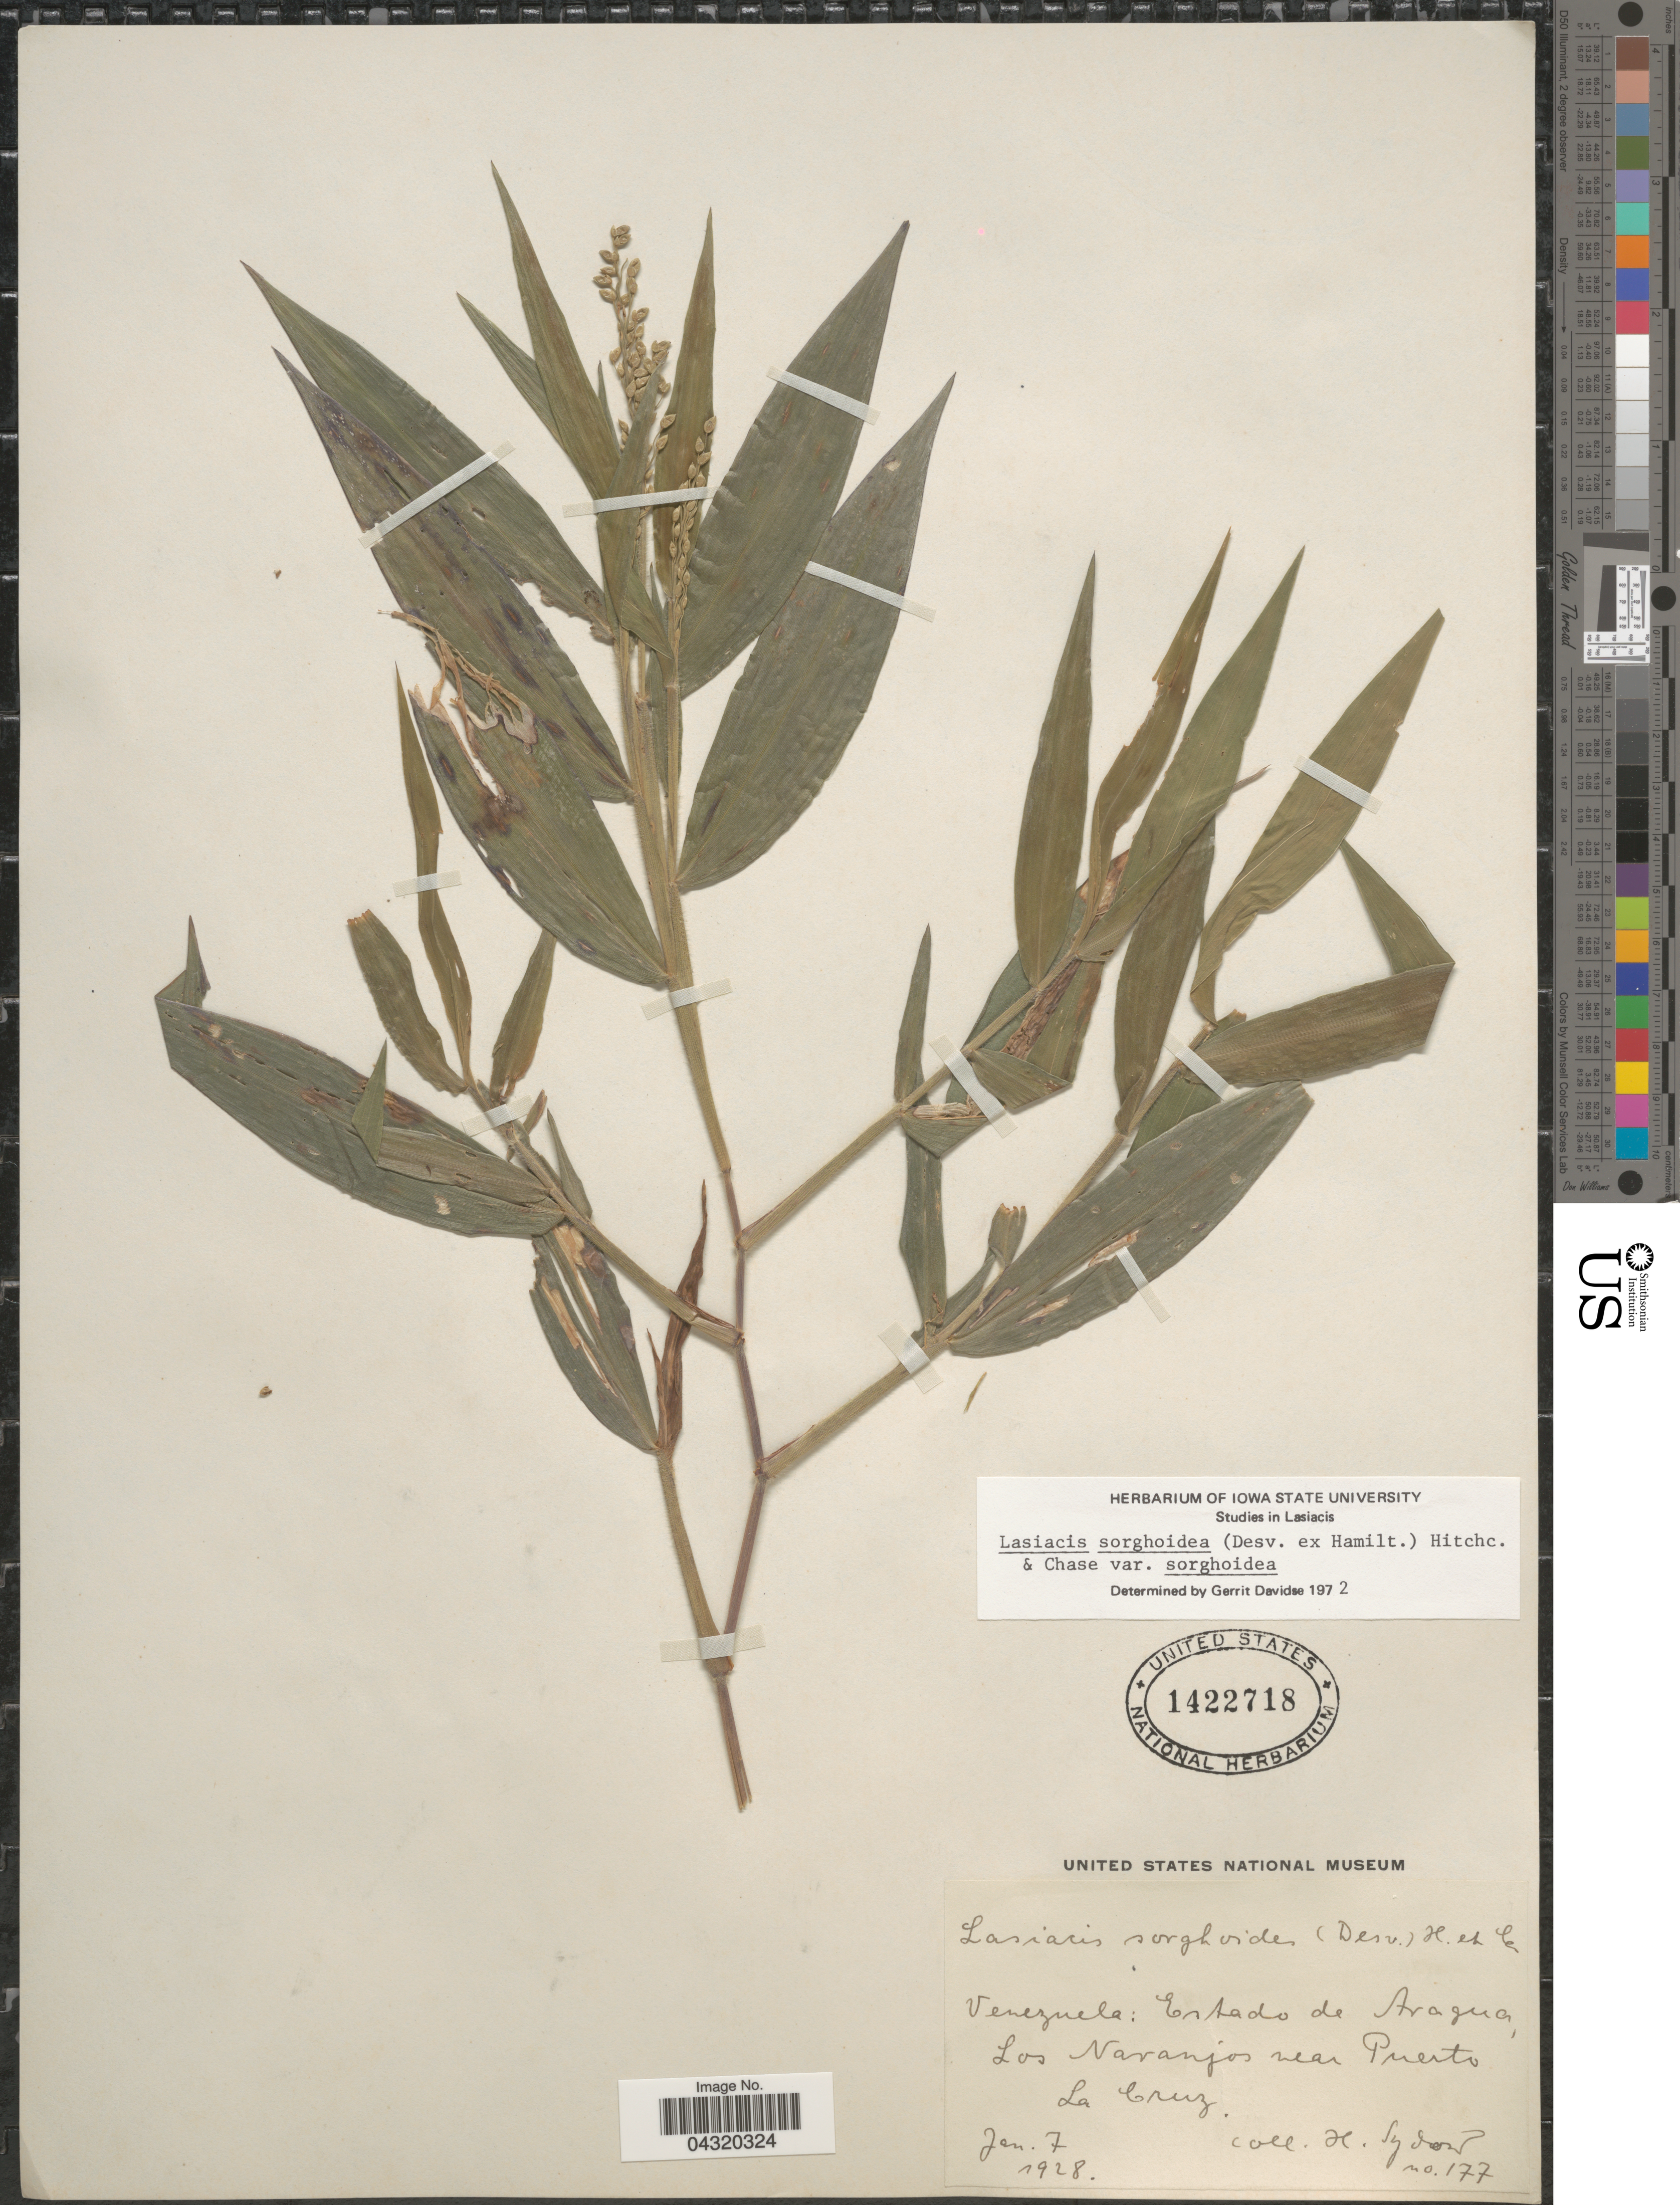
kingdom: Plantae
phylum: Tracheophyta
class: Liliopsida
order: Poales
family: Poaceae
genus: Lasiacis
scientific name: Lasiacis sorghoidea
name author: (Desv. ex Ham.) Hitchc. & Chase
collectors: H. Sydow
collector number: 177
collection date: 1928-01-07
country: Venezuela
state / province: Aragua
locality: Los Naranjos near Puerto La Cruz.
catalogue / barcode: US 1422718